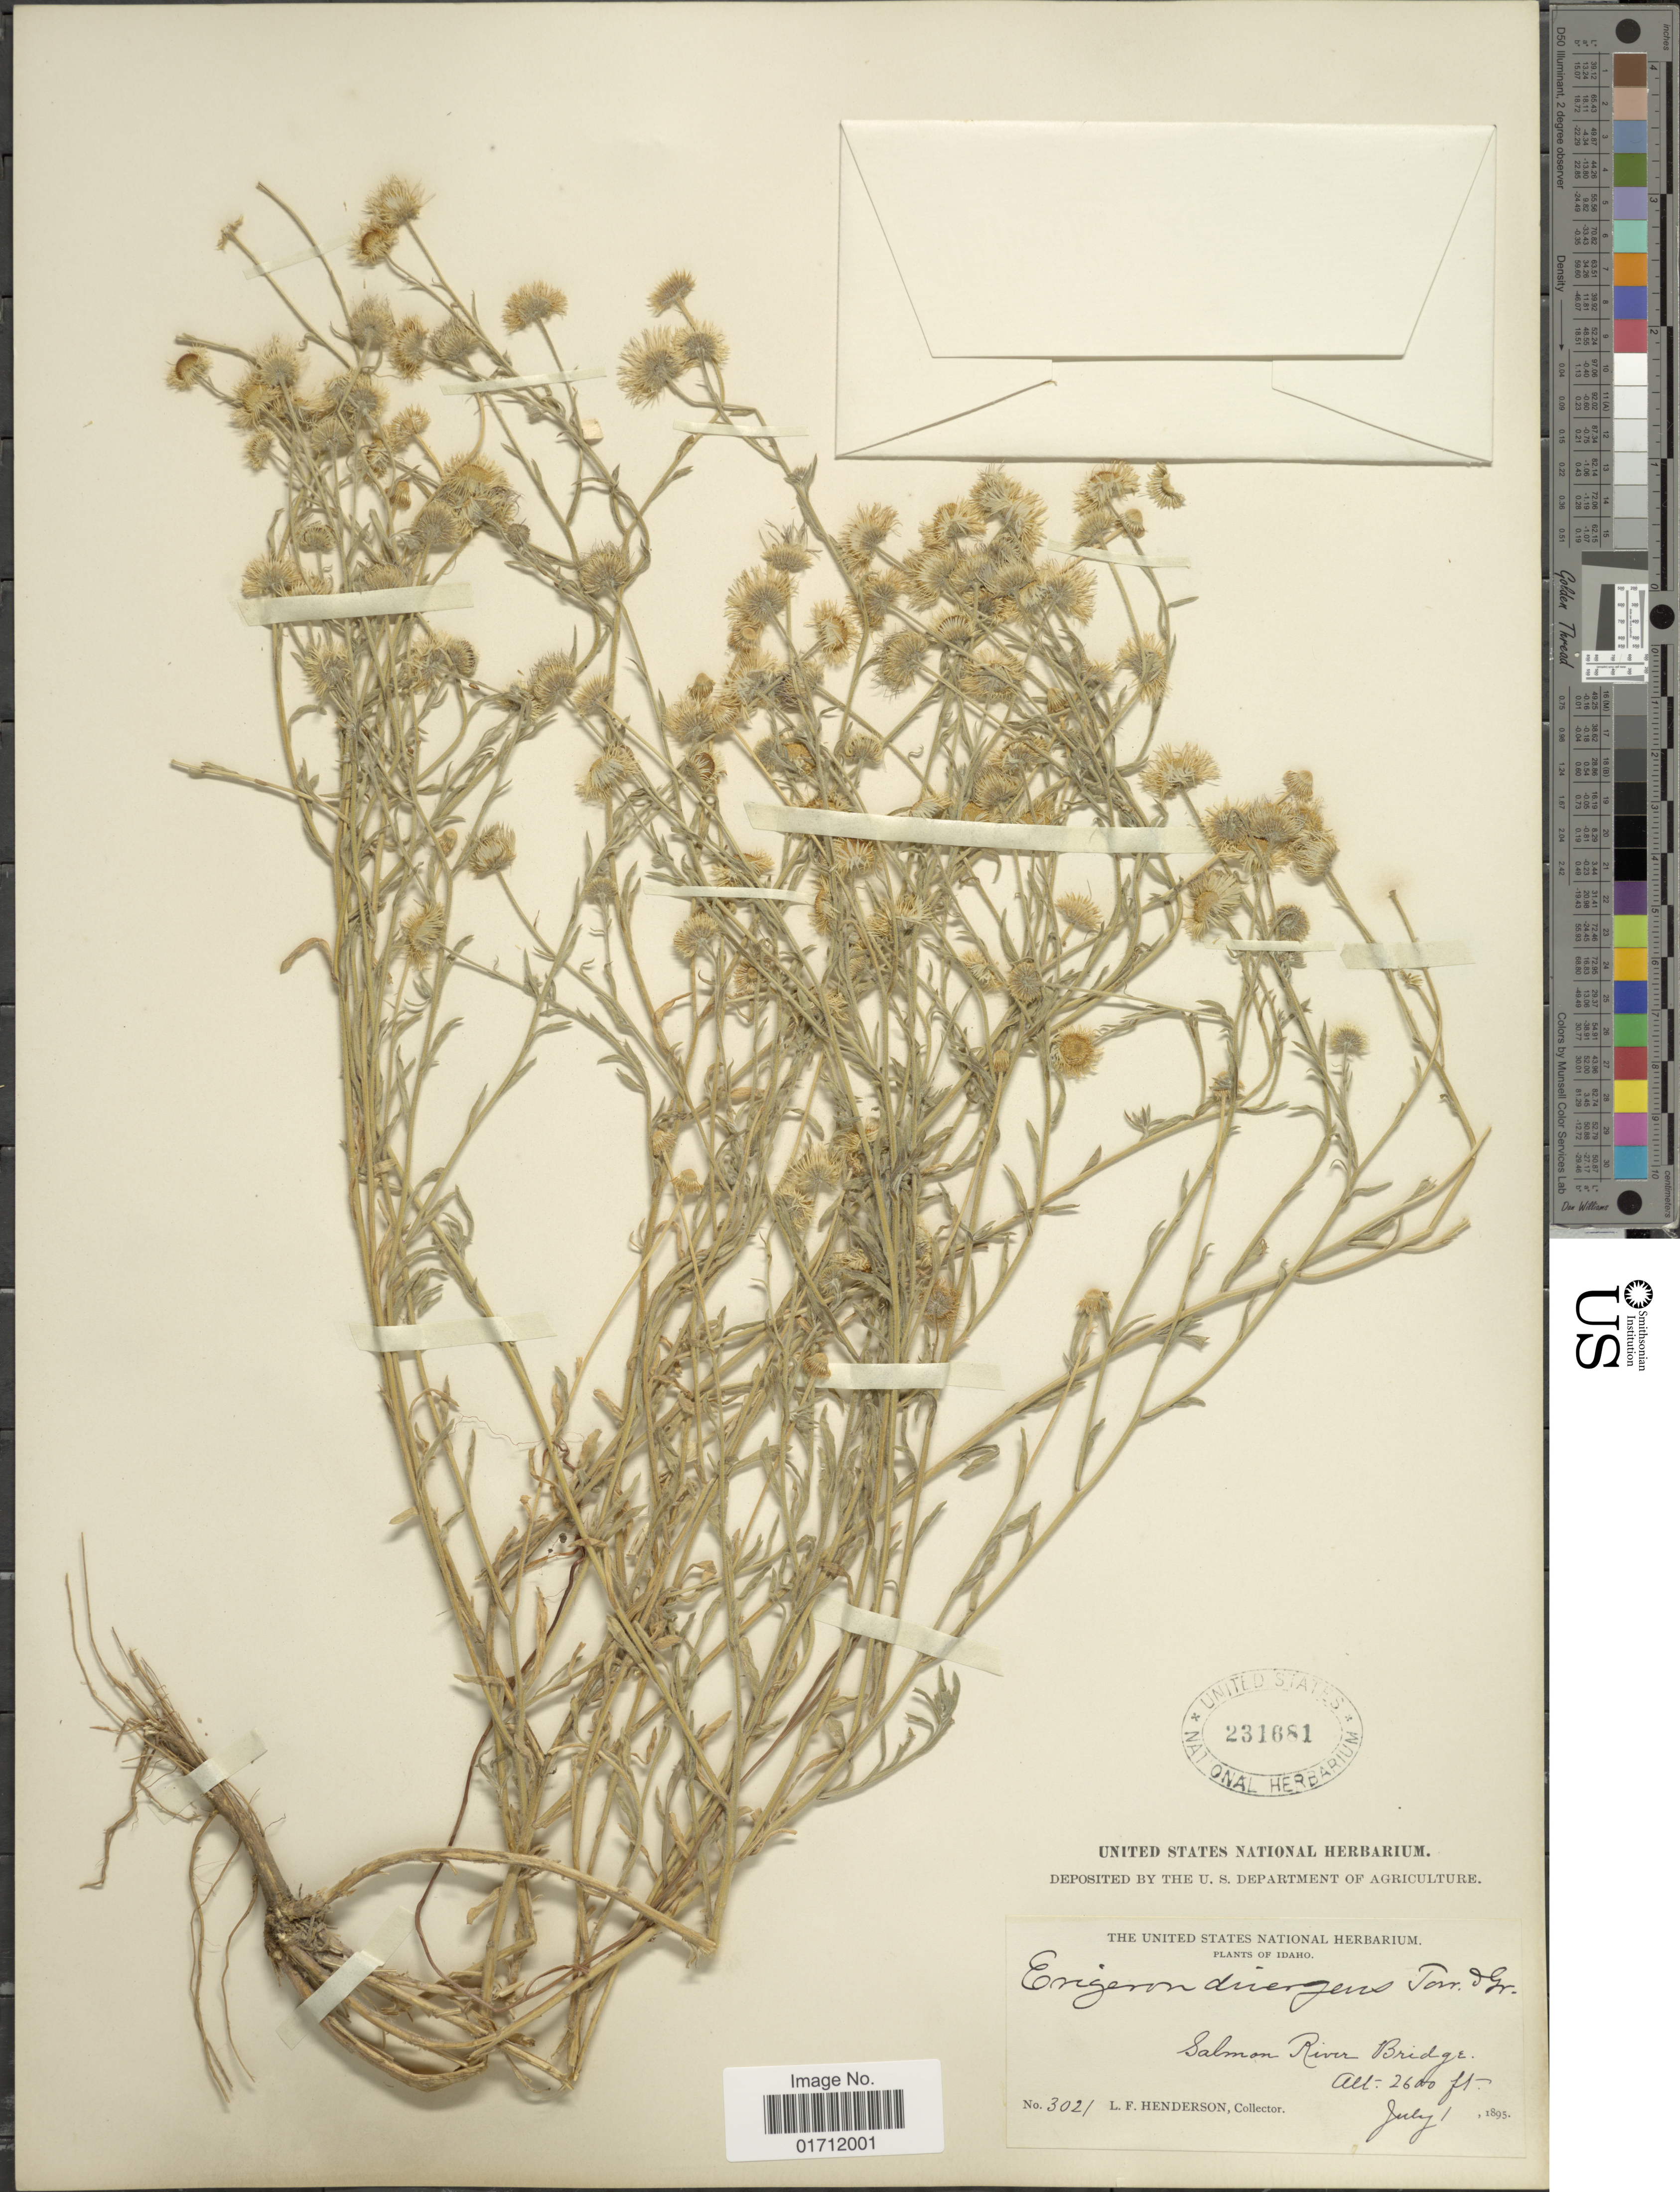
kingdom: Plantae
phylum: Tracheophyta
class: Magnoliopsida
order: Asterales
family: Asteraceae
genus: Erigeron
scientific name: Erigeron divergens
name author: Torr. & A. Gray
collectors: L. Henderson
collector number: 3021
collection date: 1895-07-01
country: United States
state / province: Idaho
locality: Salmon River Bridge.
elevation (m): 792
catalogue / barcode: US 231681